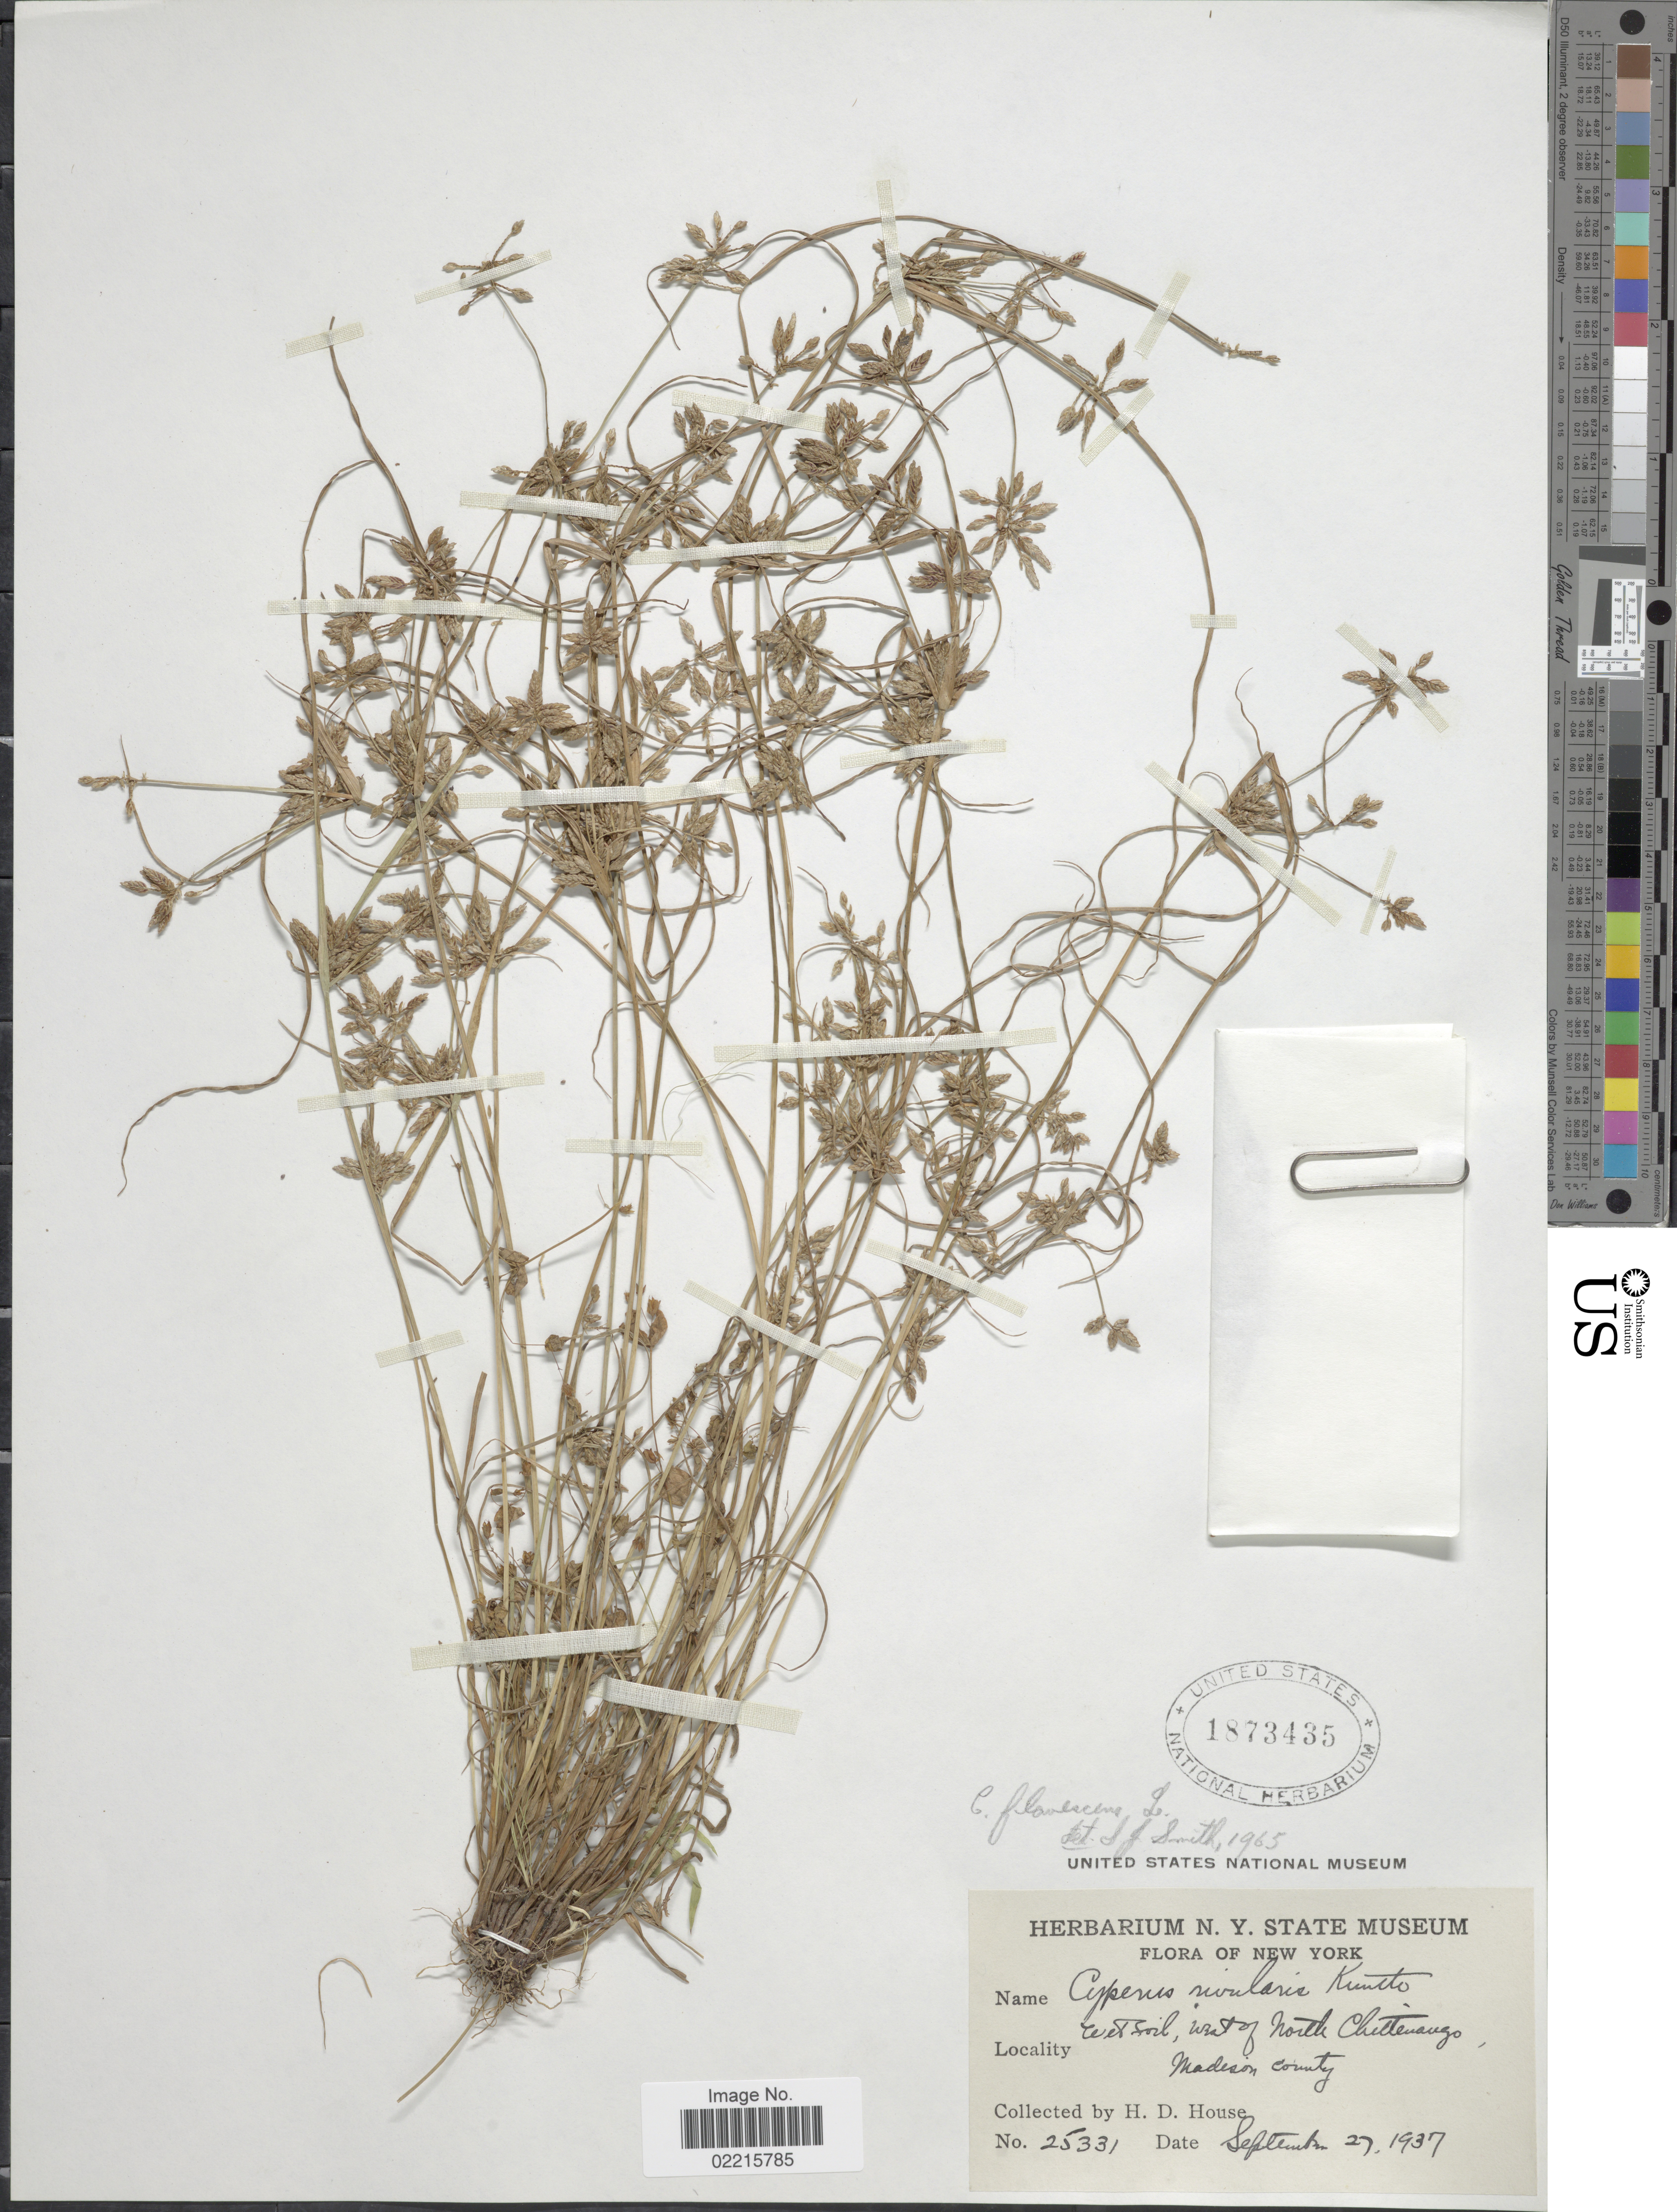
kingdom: Plantae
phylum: Tracheophyta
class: Liliopsida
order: Poales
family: Cyperaceae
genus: Cyperus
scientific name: Cyperus flavescens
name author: L.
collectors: H. D. House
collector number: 25331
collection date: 1937-09-27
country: United States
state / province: New York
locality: West of North Chiltemango, Madison County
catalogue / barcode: US 1873435